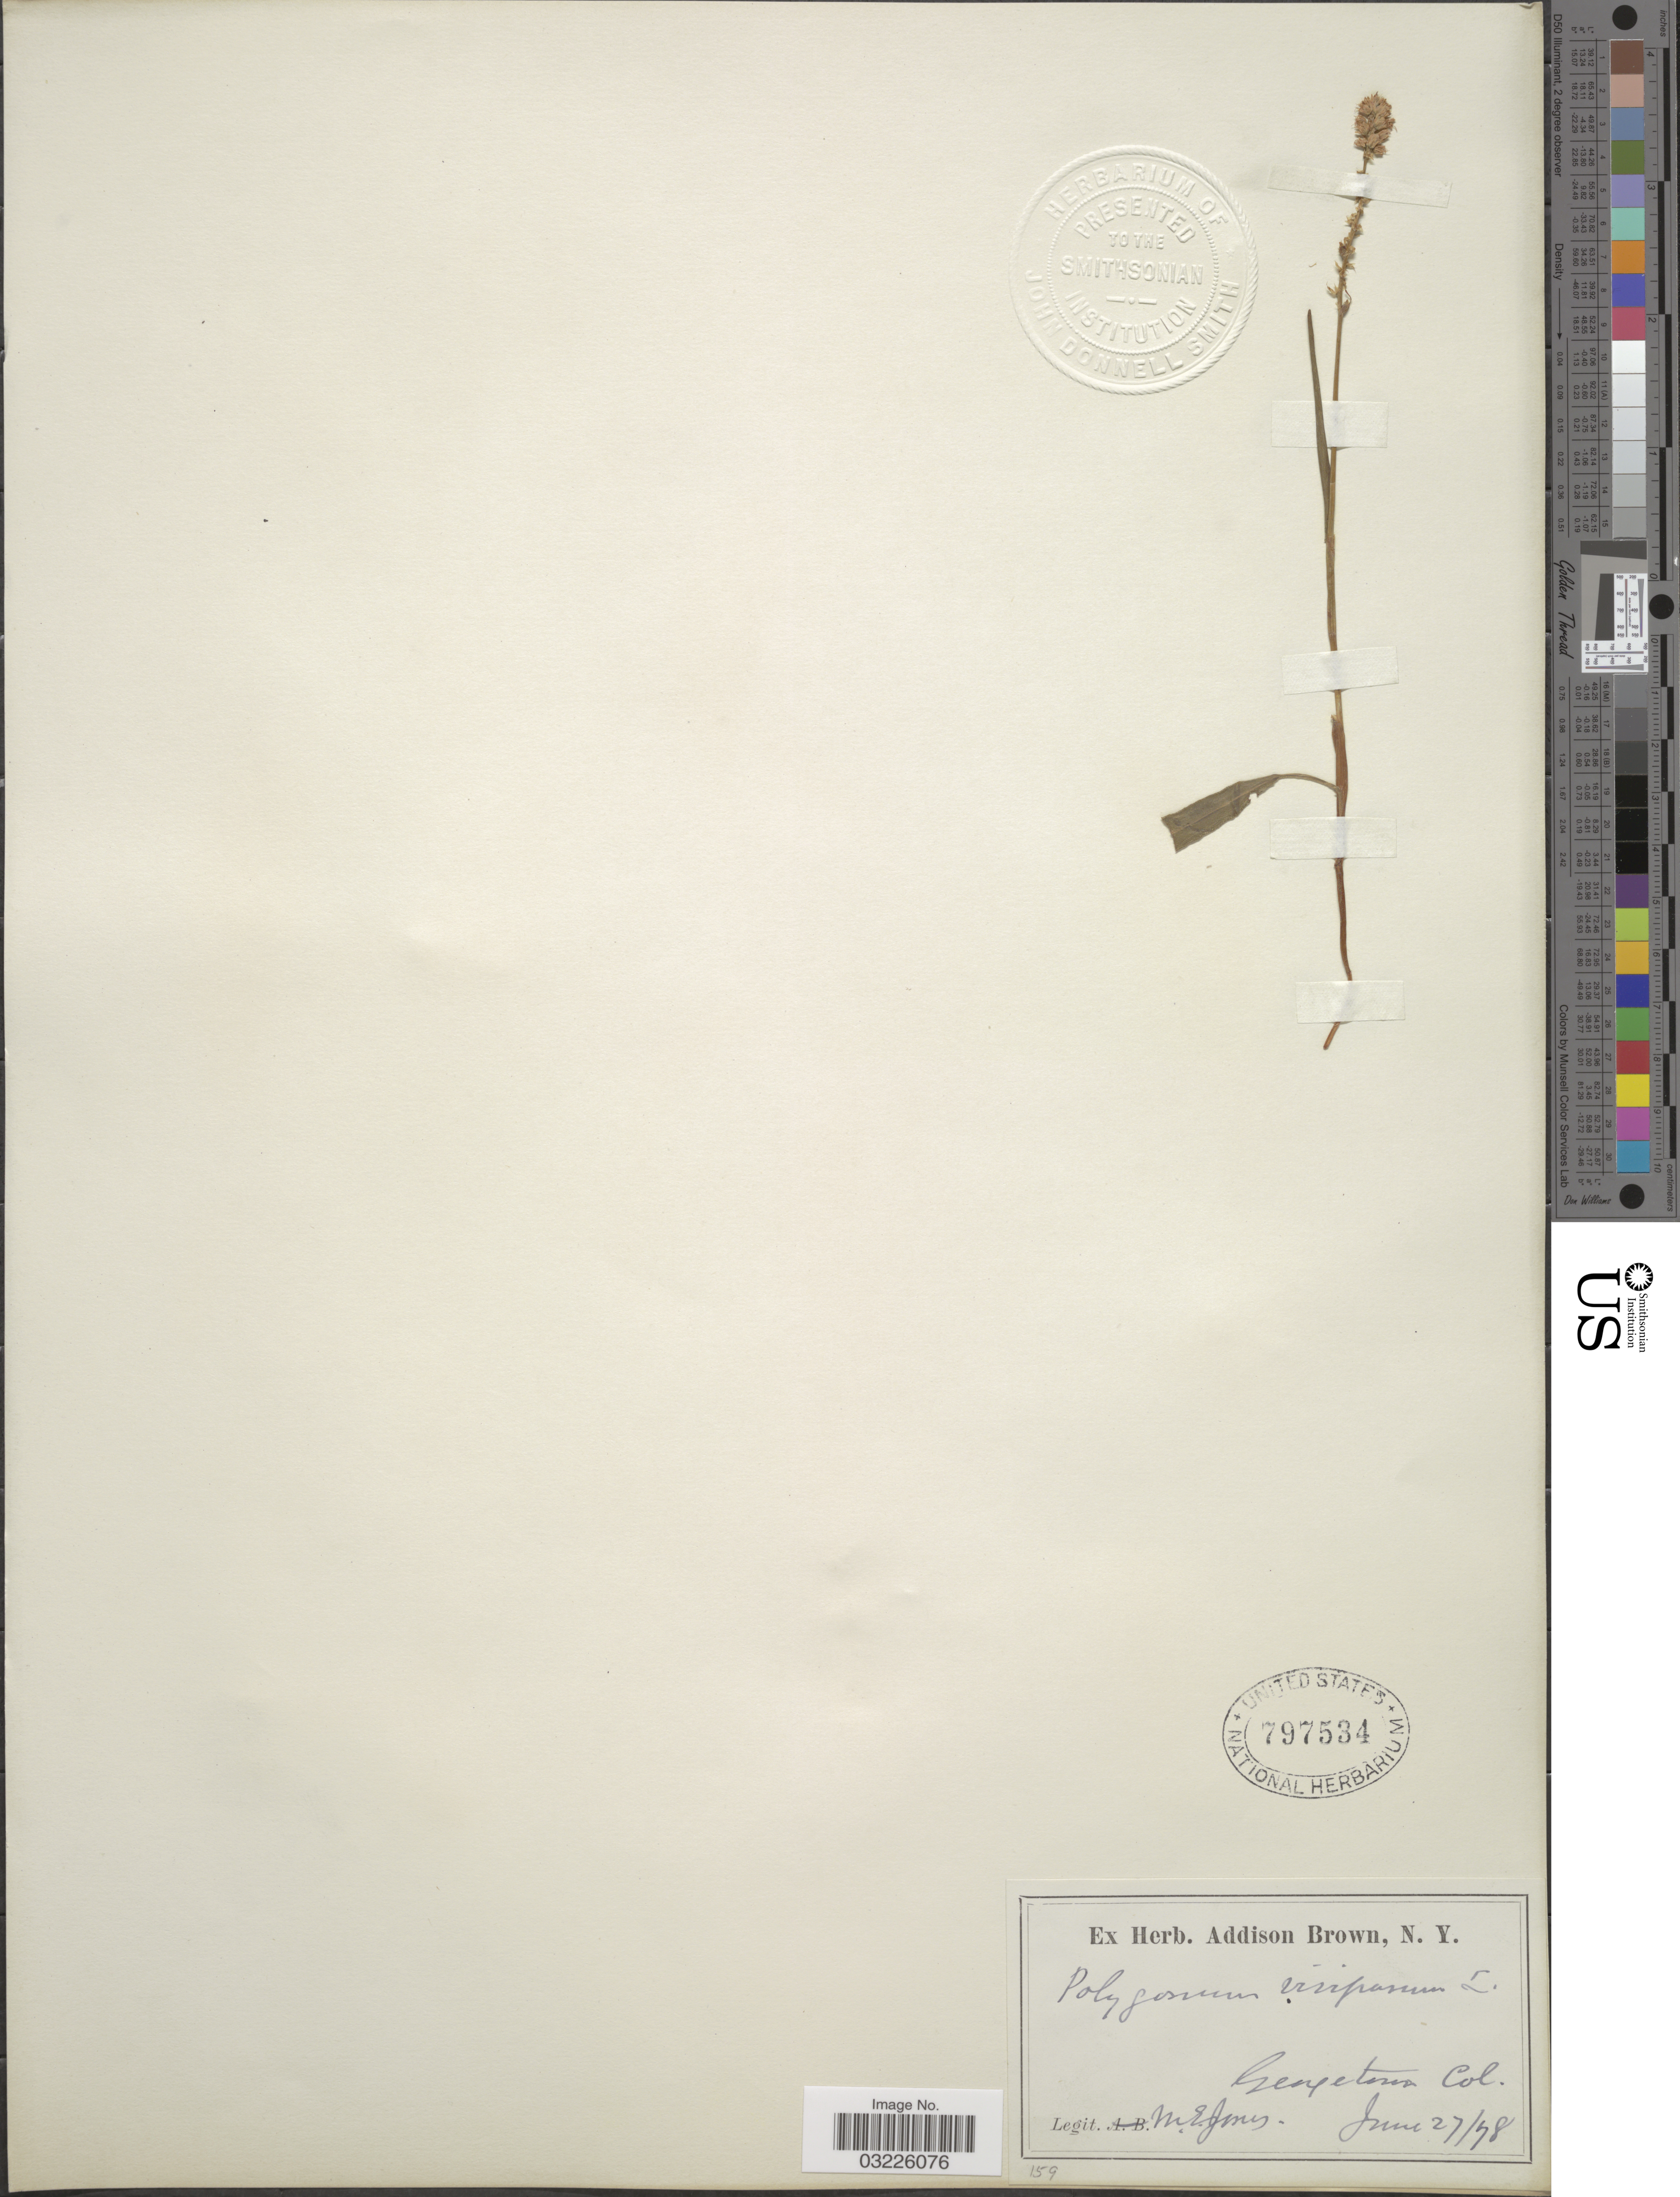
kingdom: Plantae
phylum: Tracheophyta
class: Magnoliopsida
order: Caryophyllales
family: Polygonaceae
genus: Bistorta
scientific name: Bistorta vivipara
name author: (L.) Delarbre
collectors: M. E. Jones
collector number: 159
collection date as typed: Transcribed d/m/y: 27/6/98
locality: Georgetown Col.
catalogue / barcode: US 797534